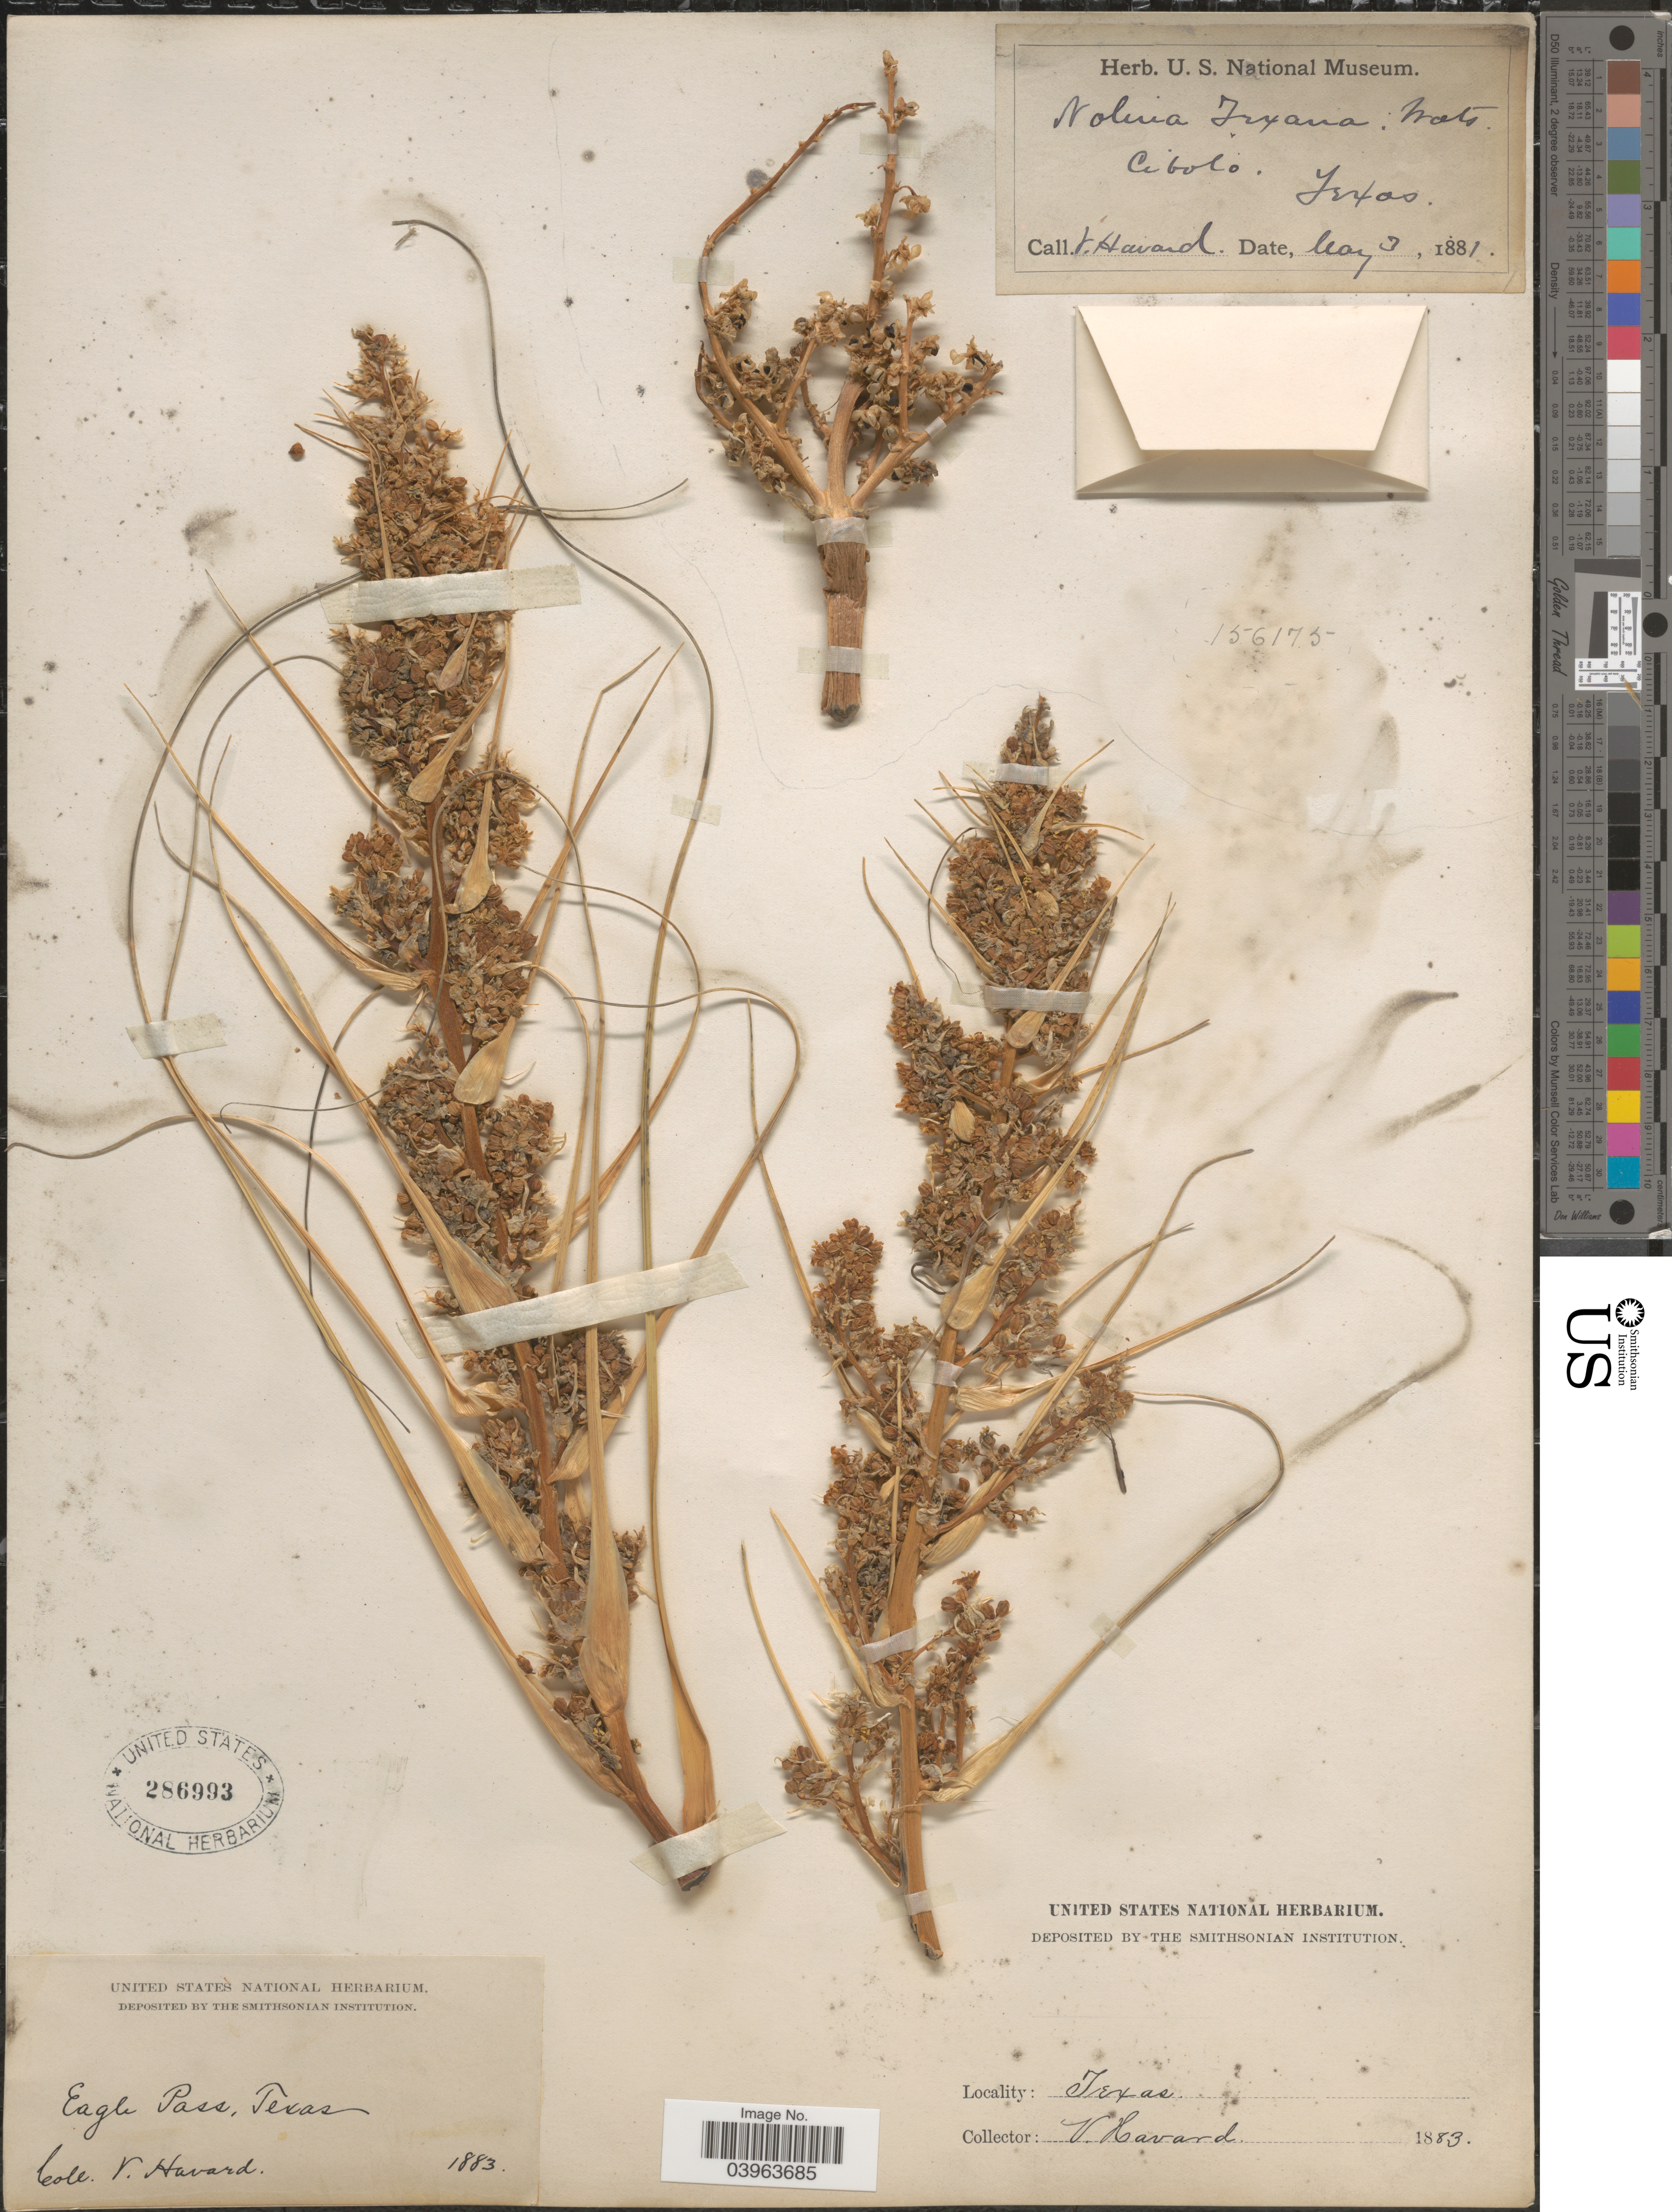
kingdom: Plantae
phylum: Tracheophyta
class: Liliopsida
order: Asparagales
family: Asparagaceae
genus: Nolina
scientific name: Nolina texana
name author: S. Watson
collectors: V. Havard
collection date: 1881-05-03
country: United States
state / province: Texas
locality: Cibolo.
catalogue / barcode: US 286993-2